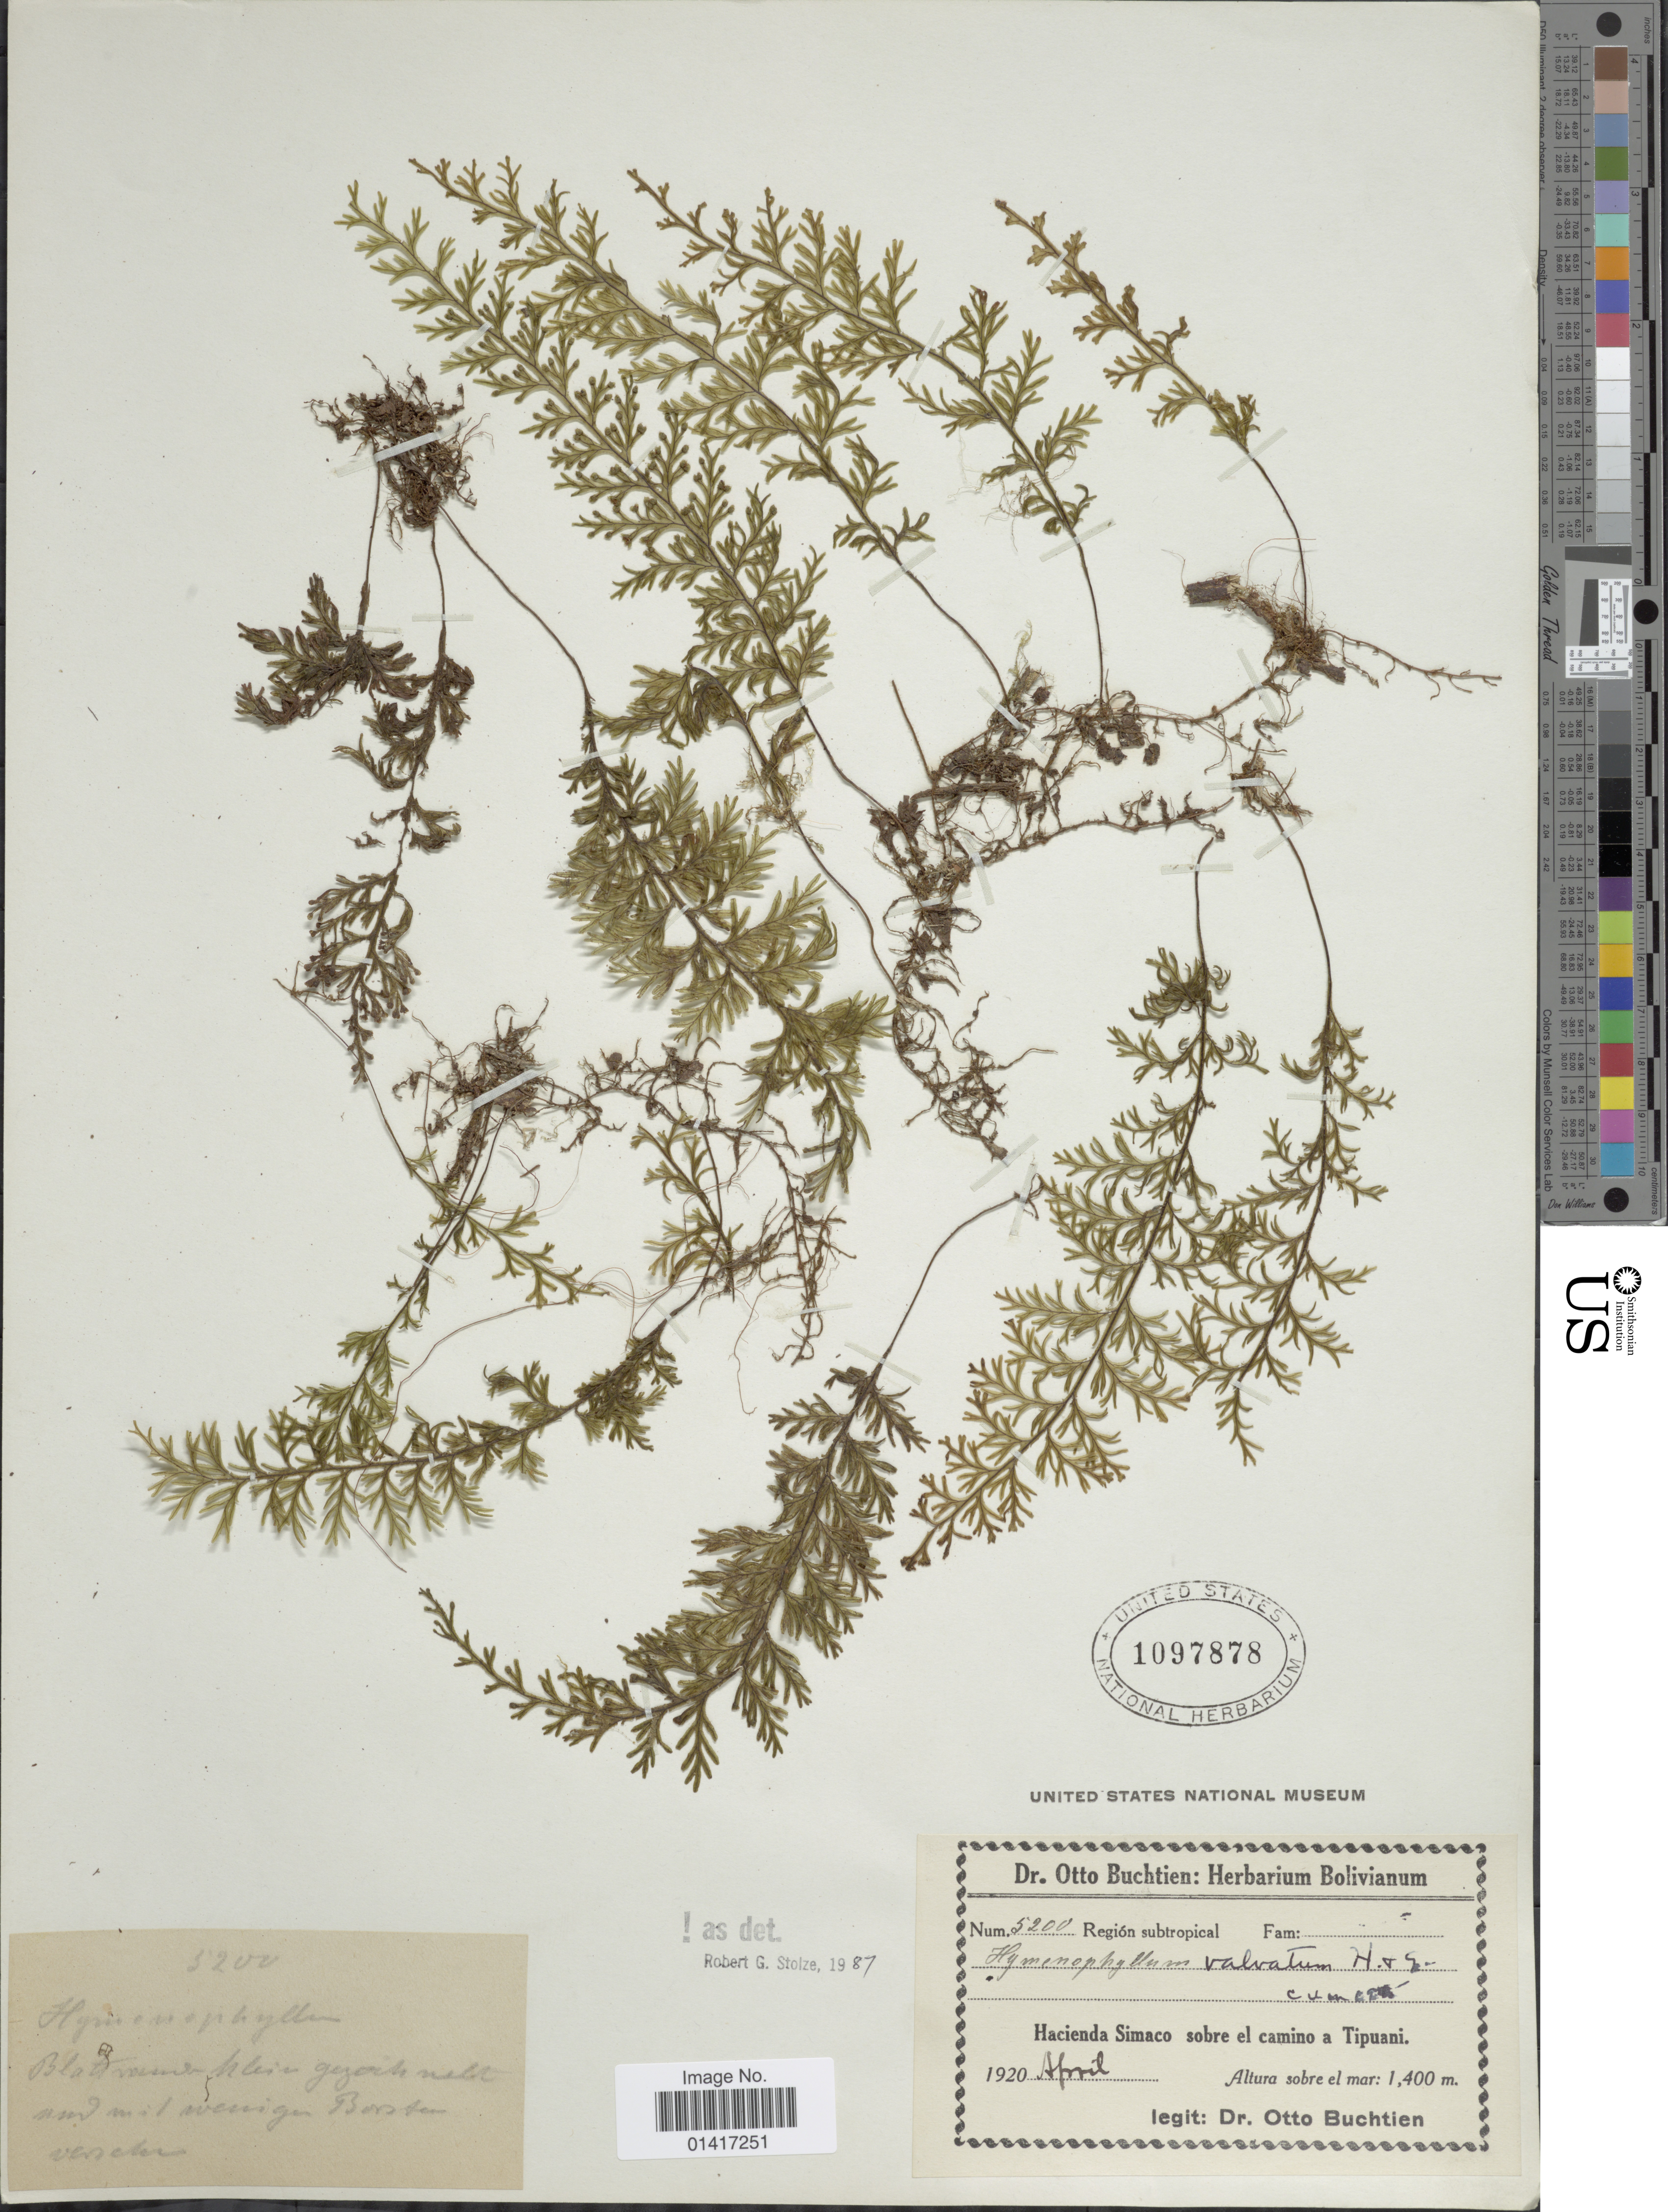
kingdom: Plantae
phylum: Tracheophyta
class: Polypodiopsida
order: Hymenophyllales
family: Hymenophyllaceae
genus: Hymenophyllum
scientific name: Hymenophyllum valvatum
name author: Hook. & Grev.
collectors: O. Buchtien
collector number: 5200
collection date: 1920-04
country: Bolivia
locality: Haciendo Simaco sobre el camino a Tipuani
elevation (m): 1400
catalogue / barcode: US 1097878